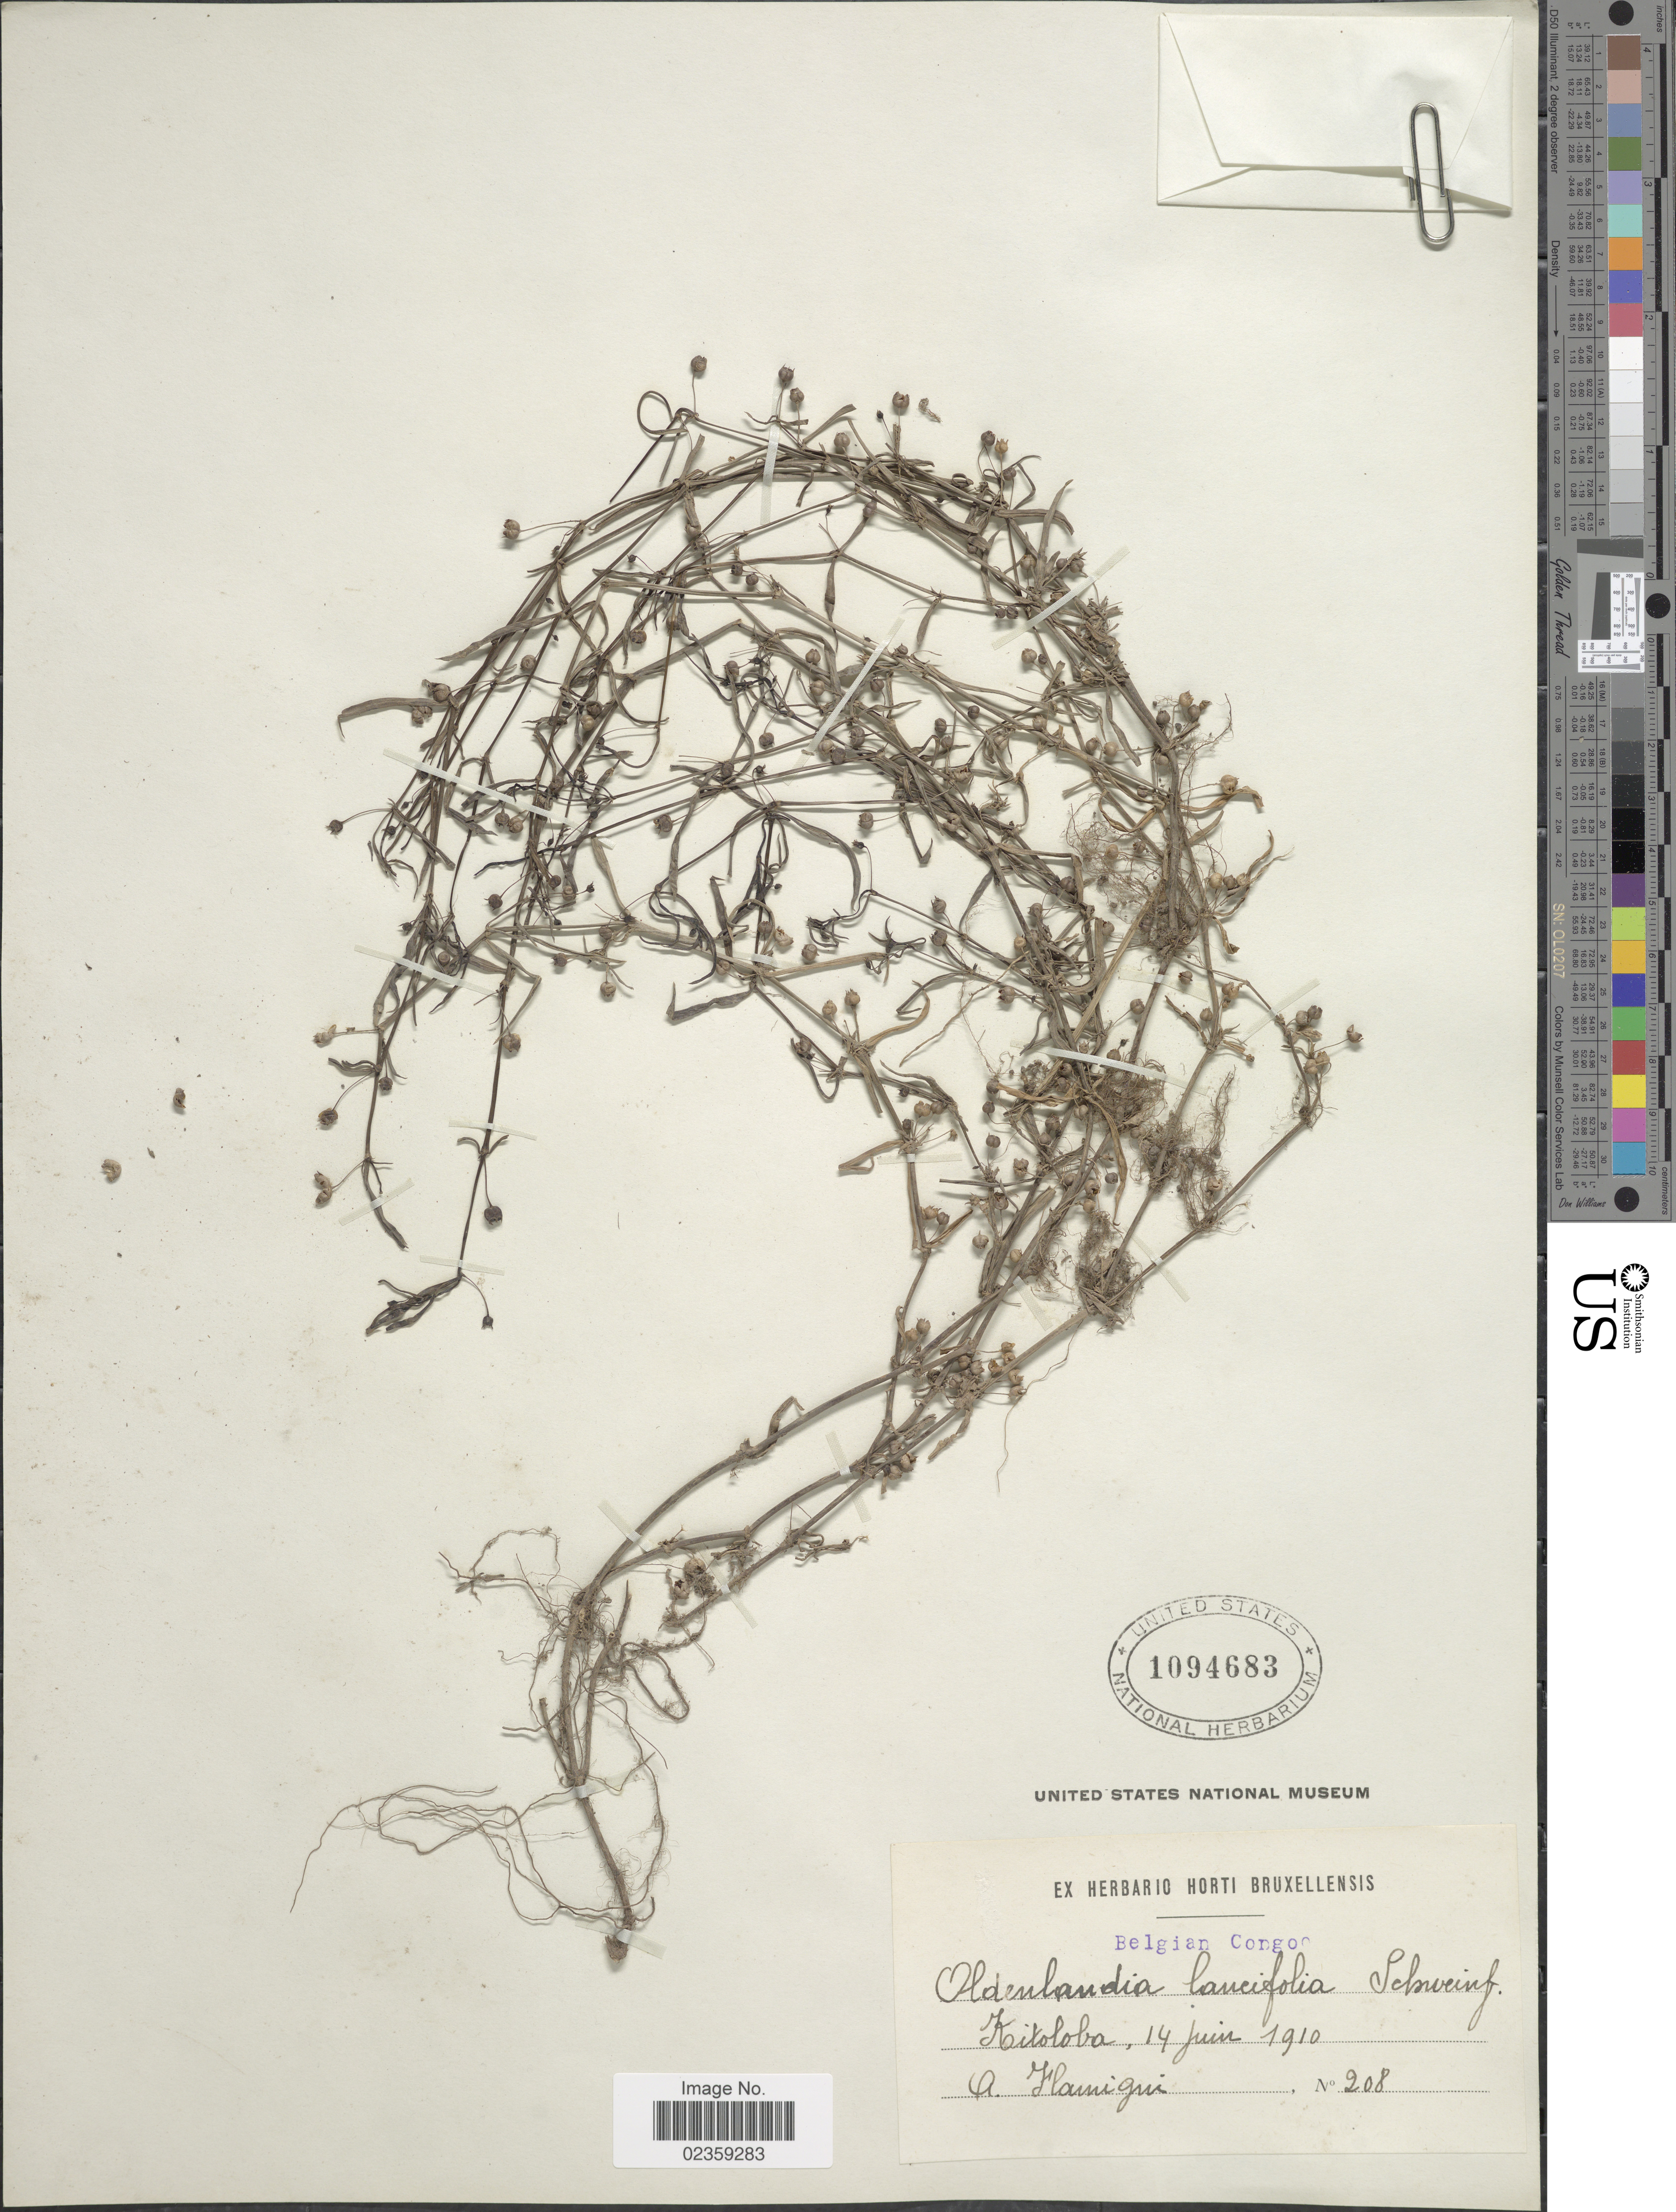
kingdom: Plantae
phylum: Tracheophyta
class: Magnoliopsida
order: Gentianales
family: Rubiaceae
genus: Oldenlandia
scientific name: Oldenlandia lancifolia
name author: (Schumach.) DC.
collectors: A. Flamigni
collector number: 208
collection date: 1910-06-14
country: Congo, Democratic Republic of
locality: Belgian Congo. Kitolobo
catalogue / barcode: US 1094683